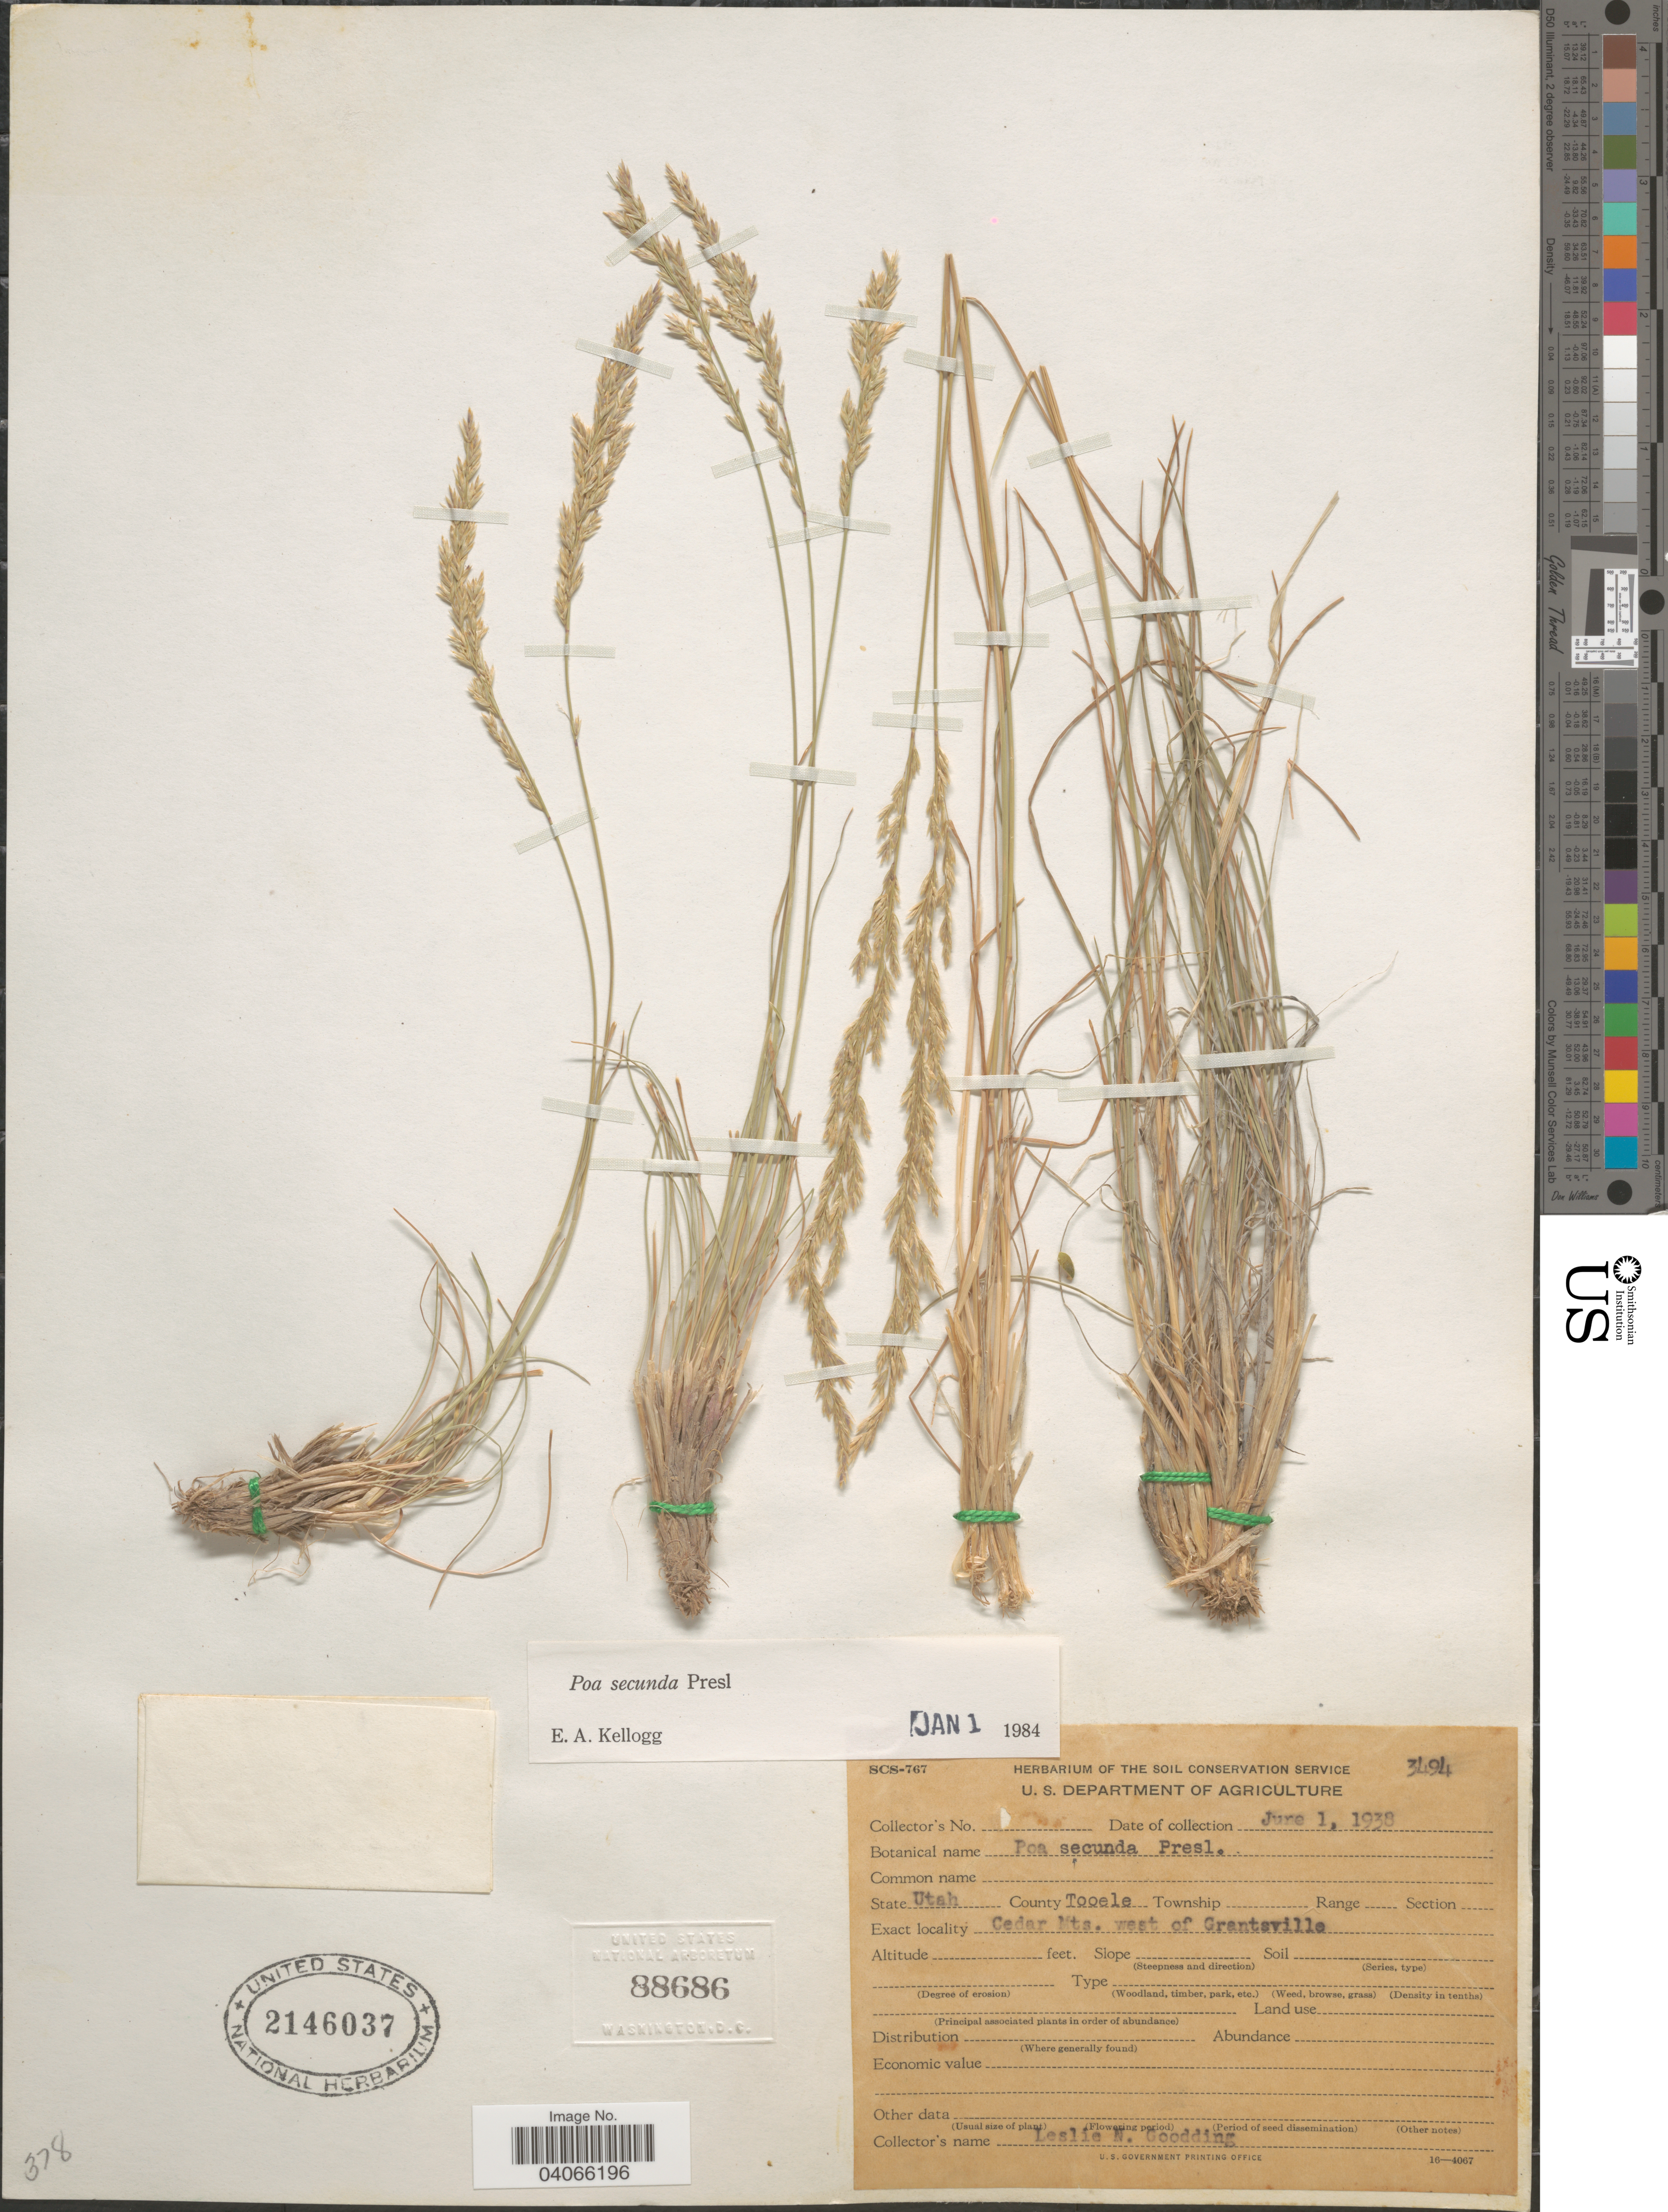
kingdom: Plantae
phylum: Tracheophyta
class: Liliopsida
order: Poales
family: Poaceae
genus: Poa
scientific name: Poa secunda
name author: J. Presl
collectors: L. N. Goodding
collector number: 3494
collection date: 1938-06-01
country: United States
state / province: Utah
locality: County Tooele. Cedar Mts. west of Grantsville.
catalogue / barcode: US 2146037